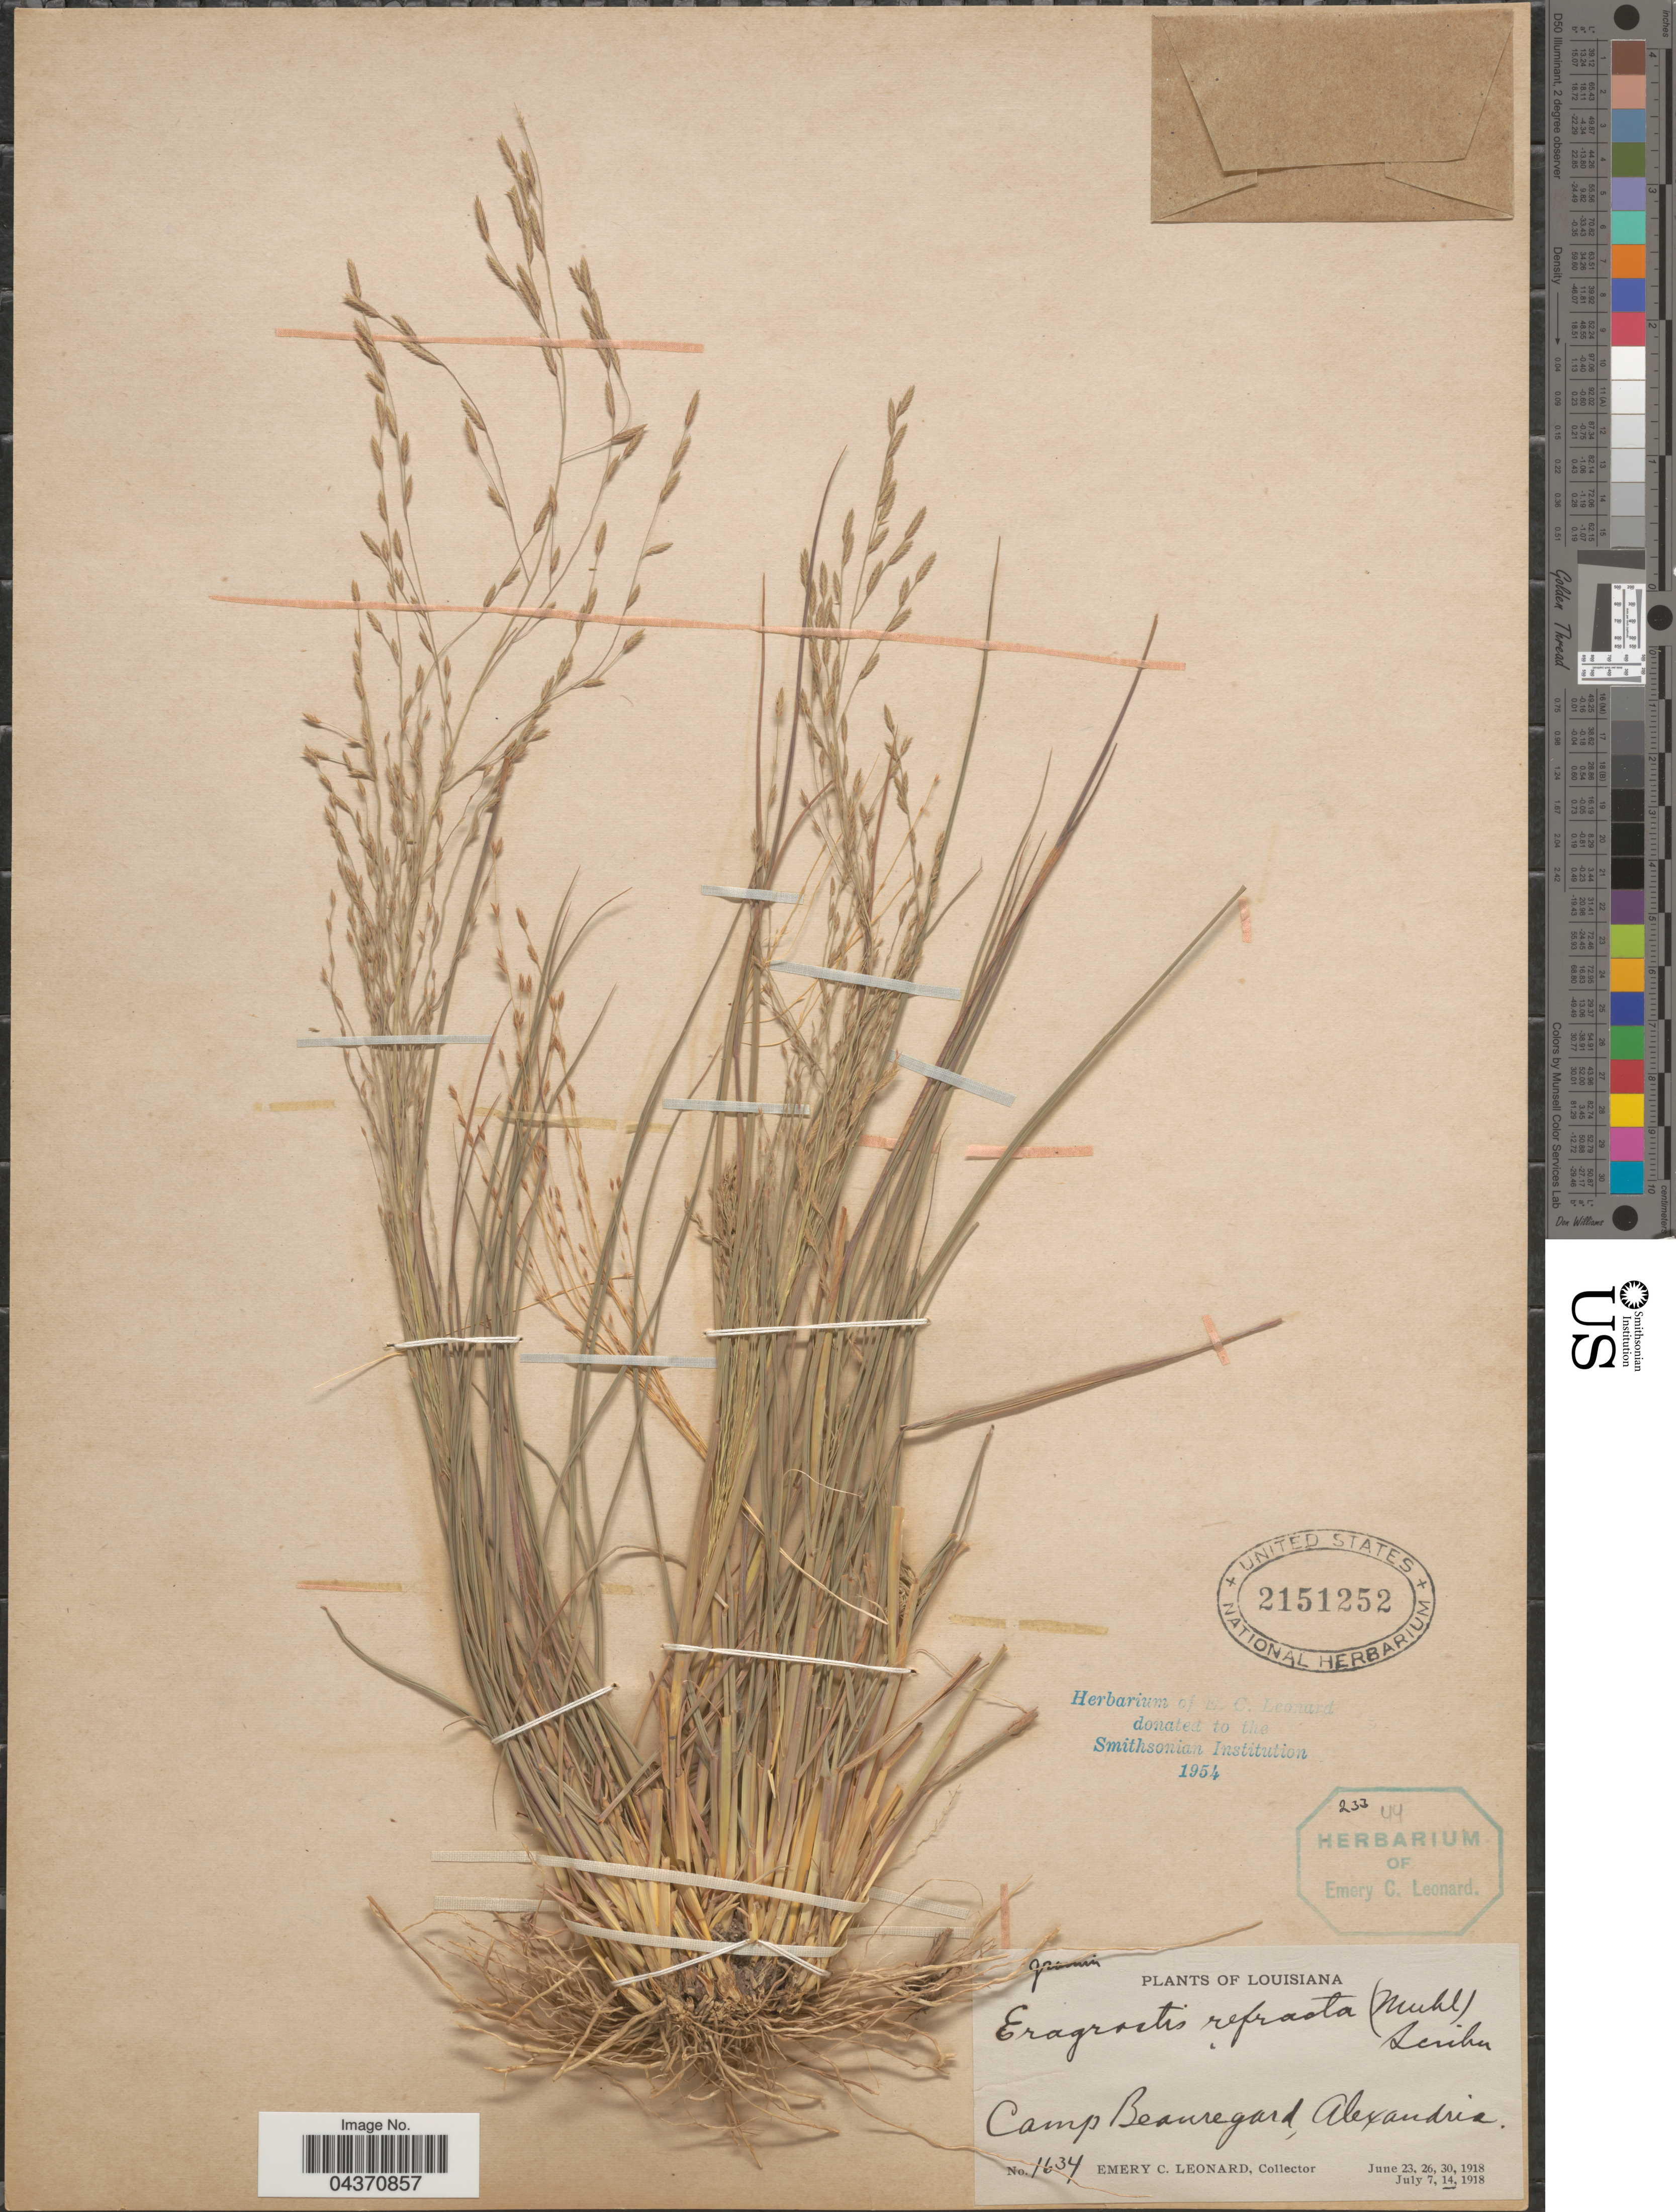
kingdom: Plantae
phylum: Tracheophyta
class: Liliopsida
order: Poales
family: Poaceae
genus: Eragrostis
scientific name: Eragrostis refracta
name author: (Muhl.) Scribn.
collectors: E. C. Leonard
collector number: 1634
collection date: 1918-06-23/1918-07-14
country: United States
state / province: Louisiana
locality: Camp Beauregard, Alexandria.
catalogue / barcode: US 2151252